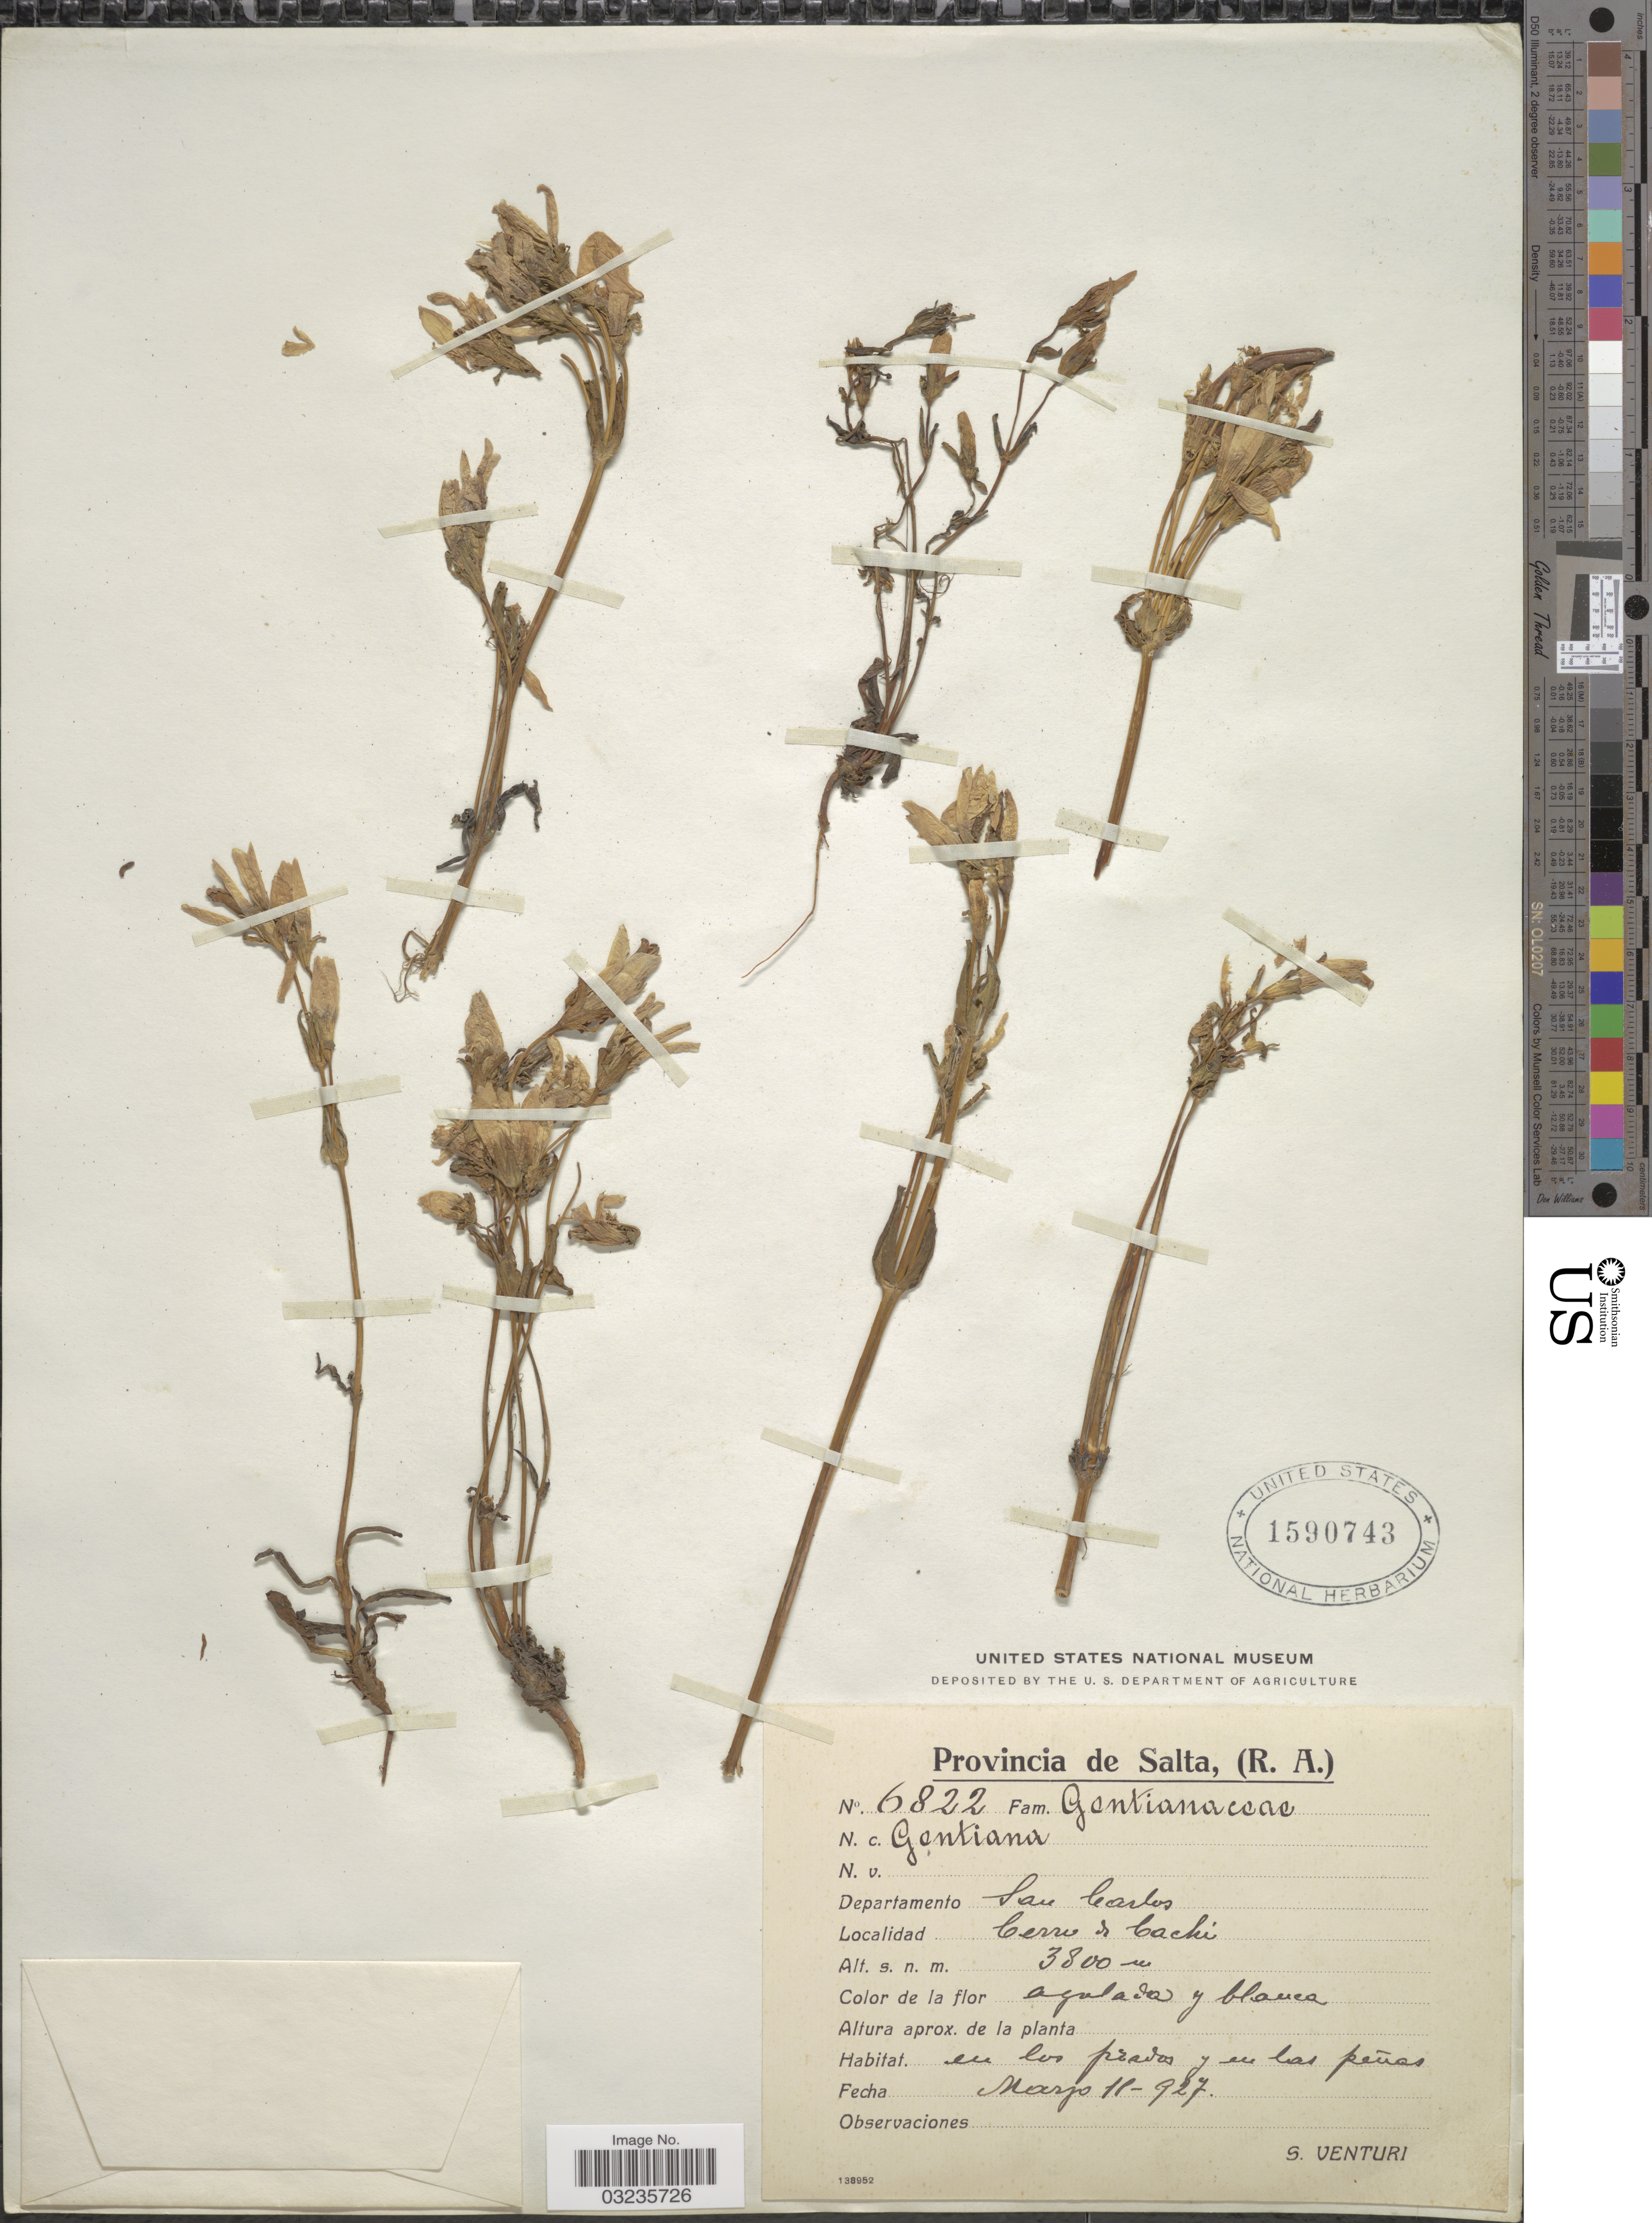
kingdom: Plantae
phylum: Tracheophyta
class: Magnoliopsida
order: Gentianales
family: Gentianaceae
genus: Gentiana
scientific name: Gentiana sp.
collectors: S. Venturi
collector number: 6822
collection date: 1927-03-11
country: Argentina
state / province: Salta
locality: Departamento San Carlos. Cerro de Cachi.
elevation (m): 3800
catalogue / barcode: US 1590743